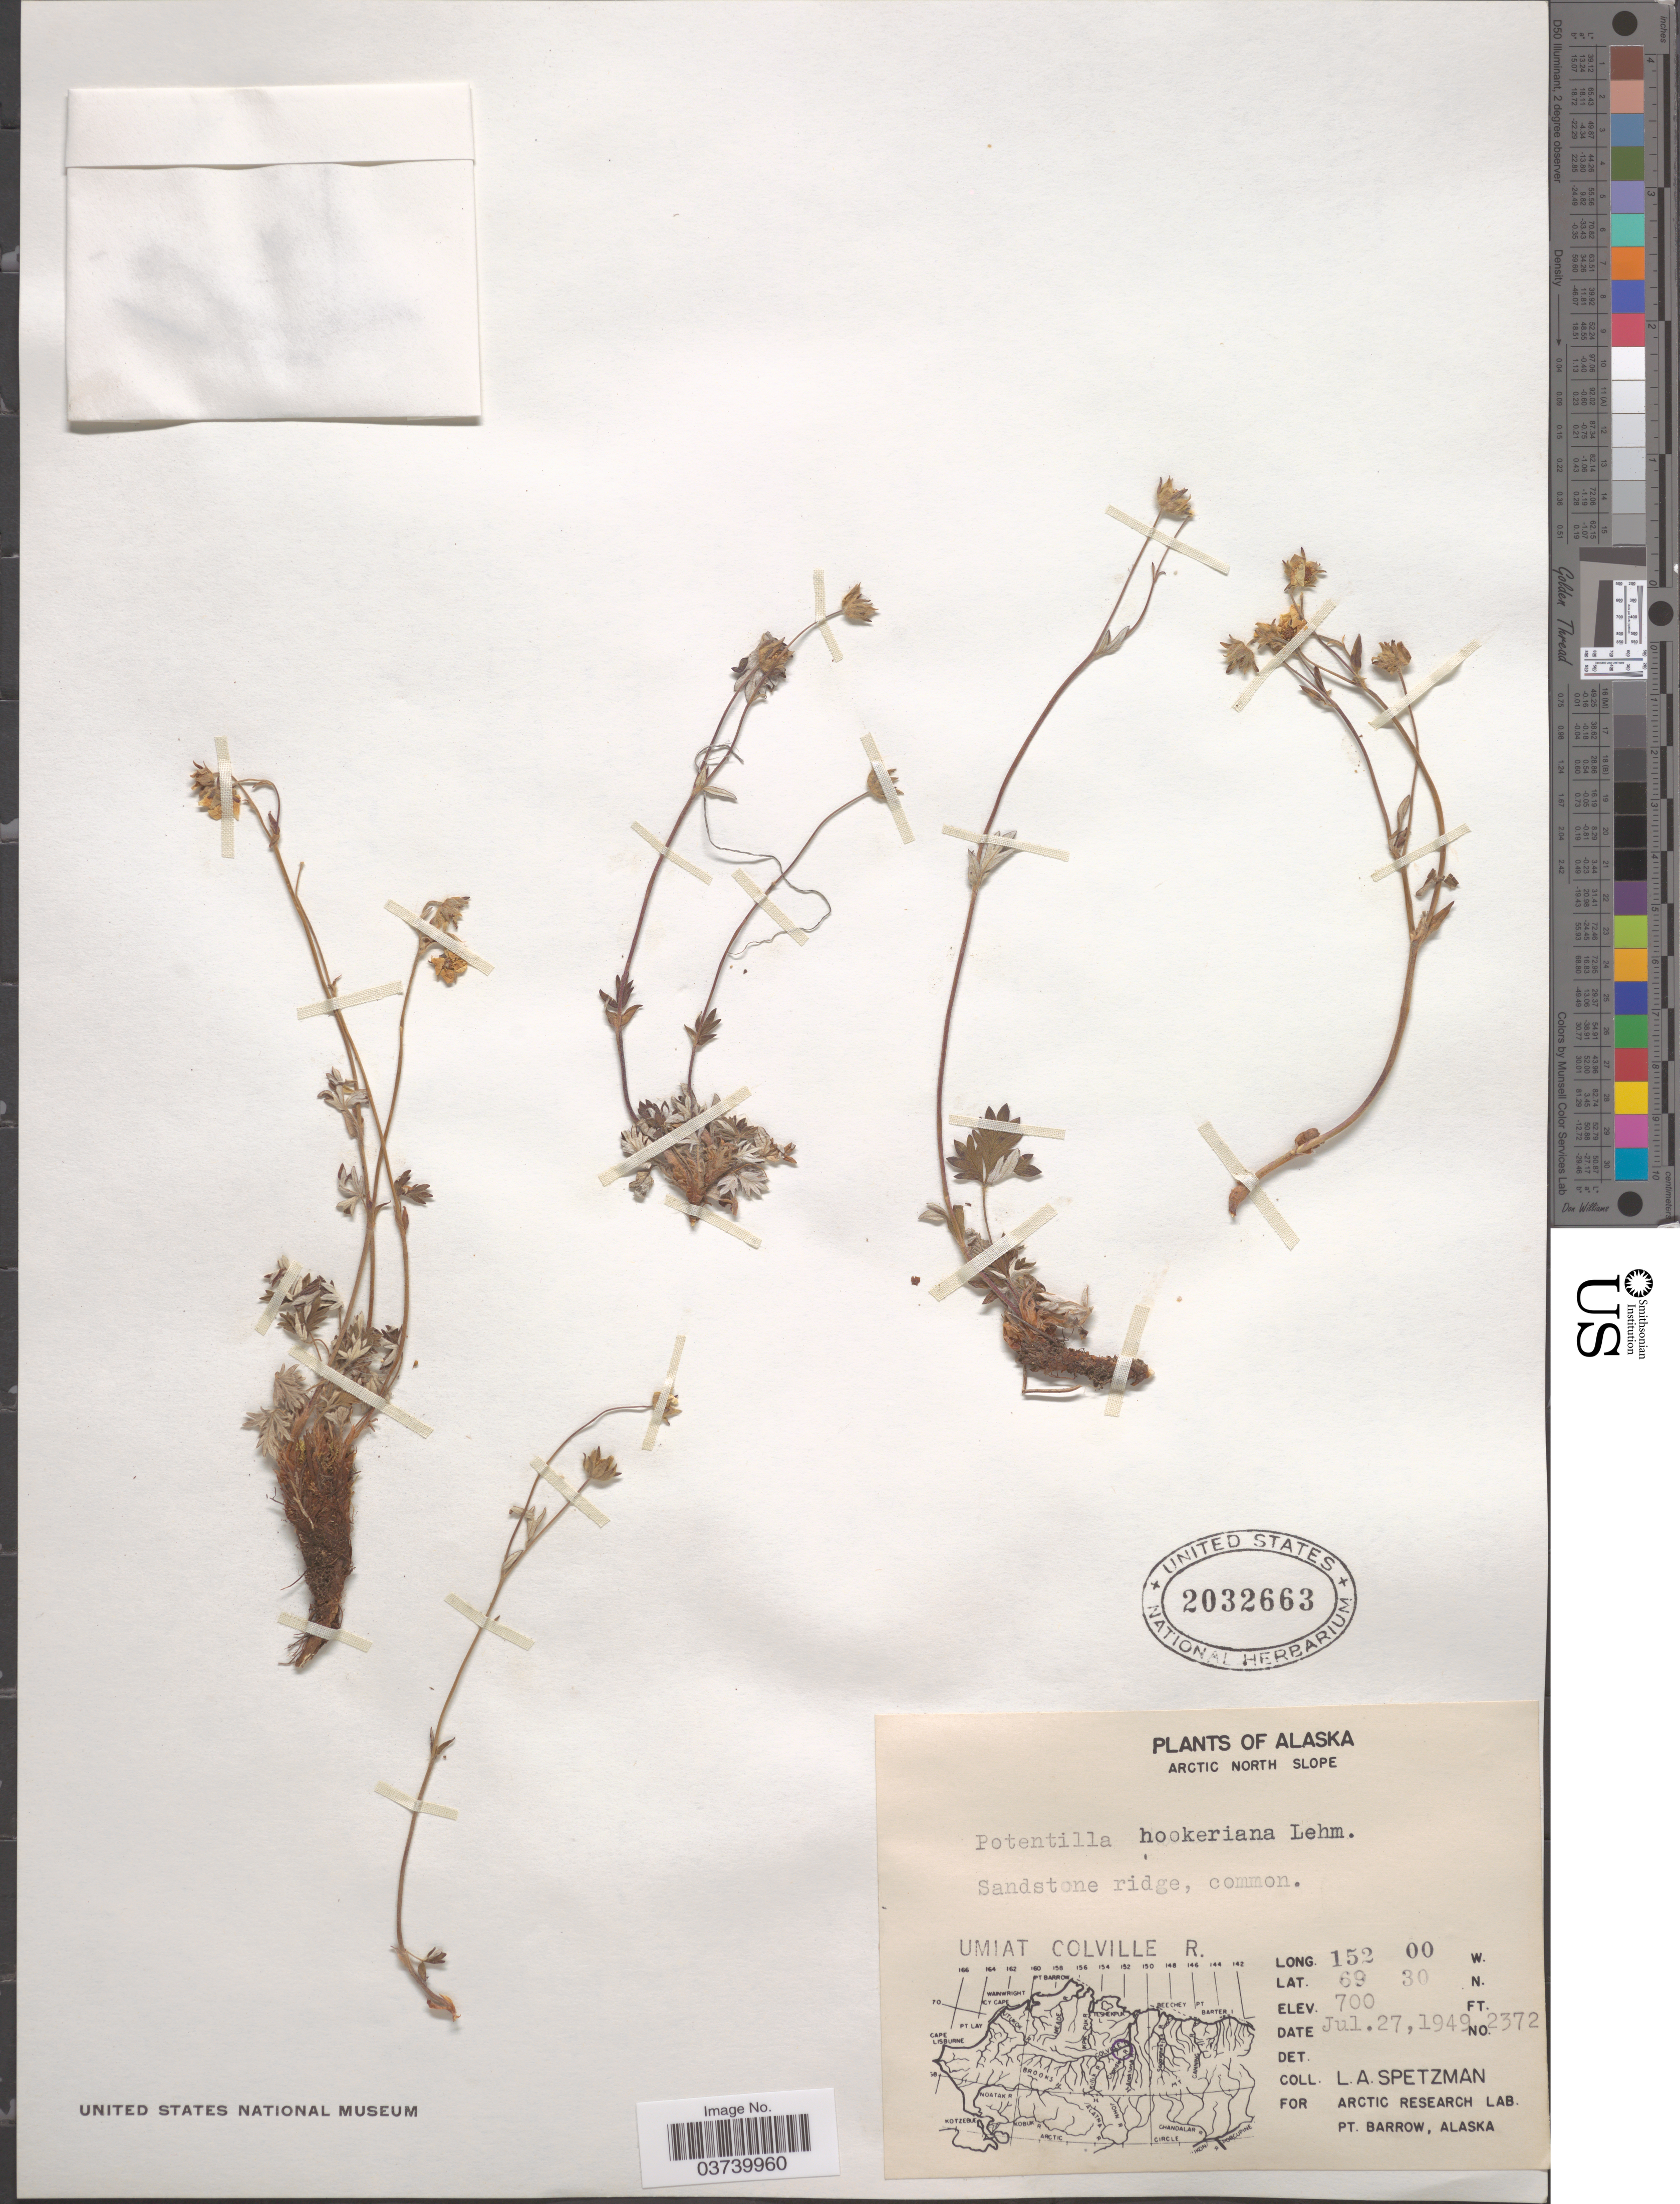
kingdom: Plantae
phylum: Tracheophyta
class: Magnoliopsida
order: Rosales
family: Rosaceae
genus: Potentilla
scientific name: Potentilla hookeriana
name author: F. Lehm.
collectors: L. Spetzman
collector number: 2372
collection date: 1949-07-27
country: United States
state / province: Alaska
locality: Arctic North Slope. Umiat Colville R.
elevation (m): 213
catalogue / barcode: US 2032663